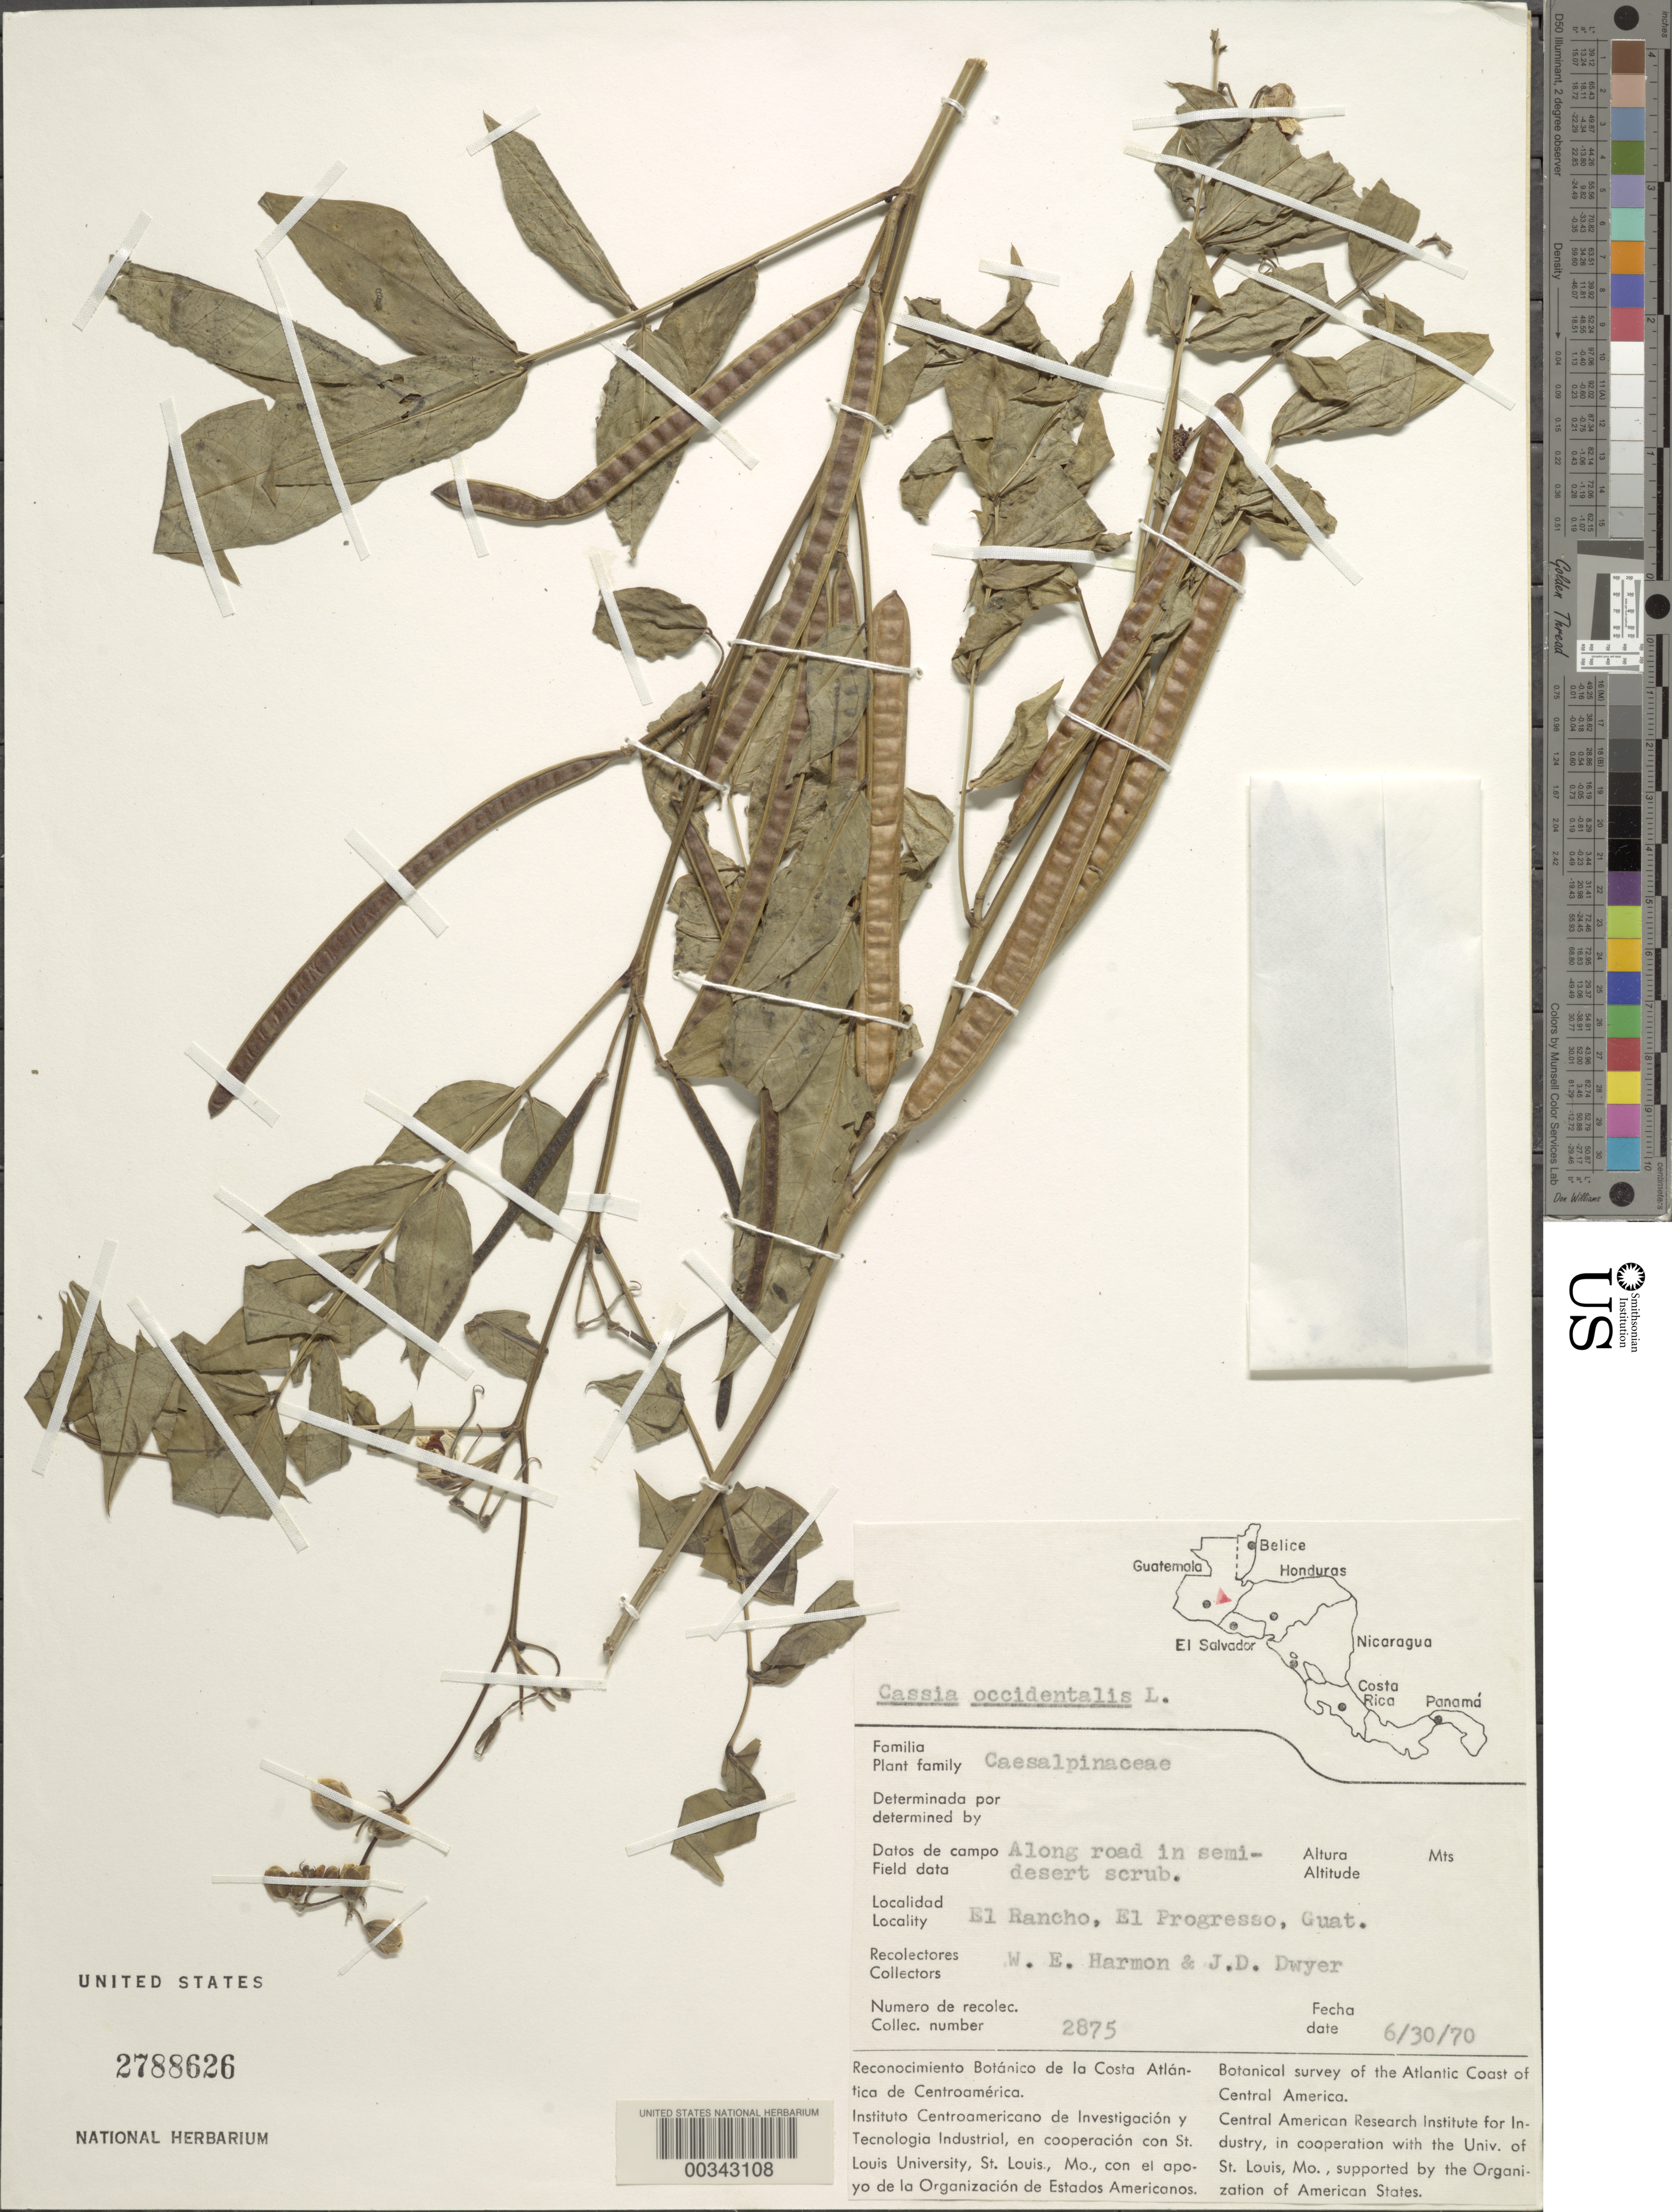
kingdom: Plantae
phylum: Tracheophyta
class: Magnoliopsida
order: Fabales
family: Fabaceae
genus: Senna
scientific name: Senna occidentalis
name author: (L.) Link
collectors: W. E. Harmon & J. D. Dwyer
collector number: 2875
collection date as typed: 30 Jun 1970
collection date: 1970-06-30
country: Guatemala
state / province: El Progreso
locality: El Rancho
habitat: Along road in semi-desert scrub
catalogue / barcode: US 2788626